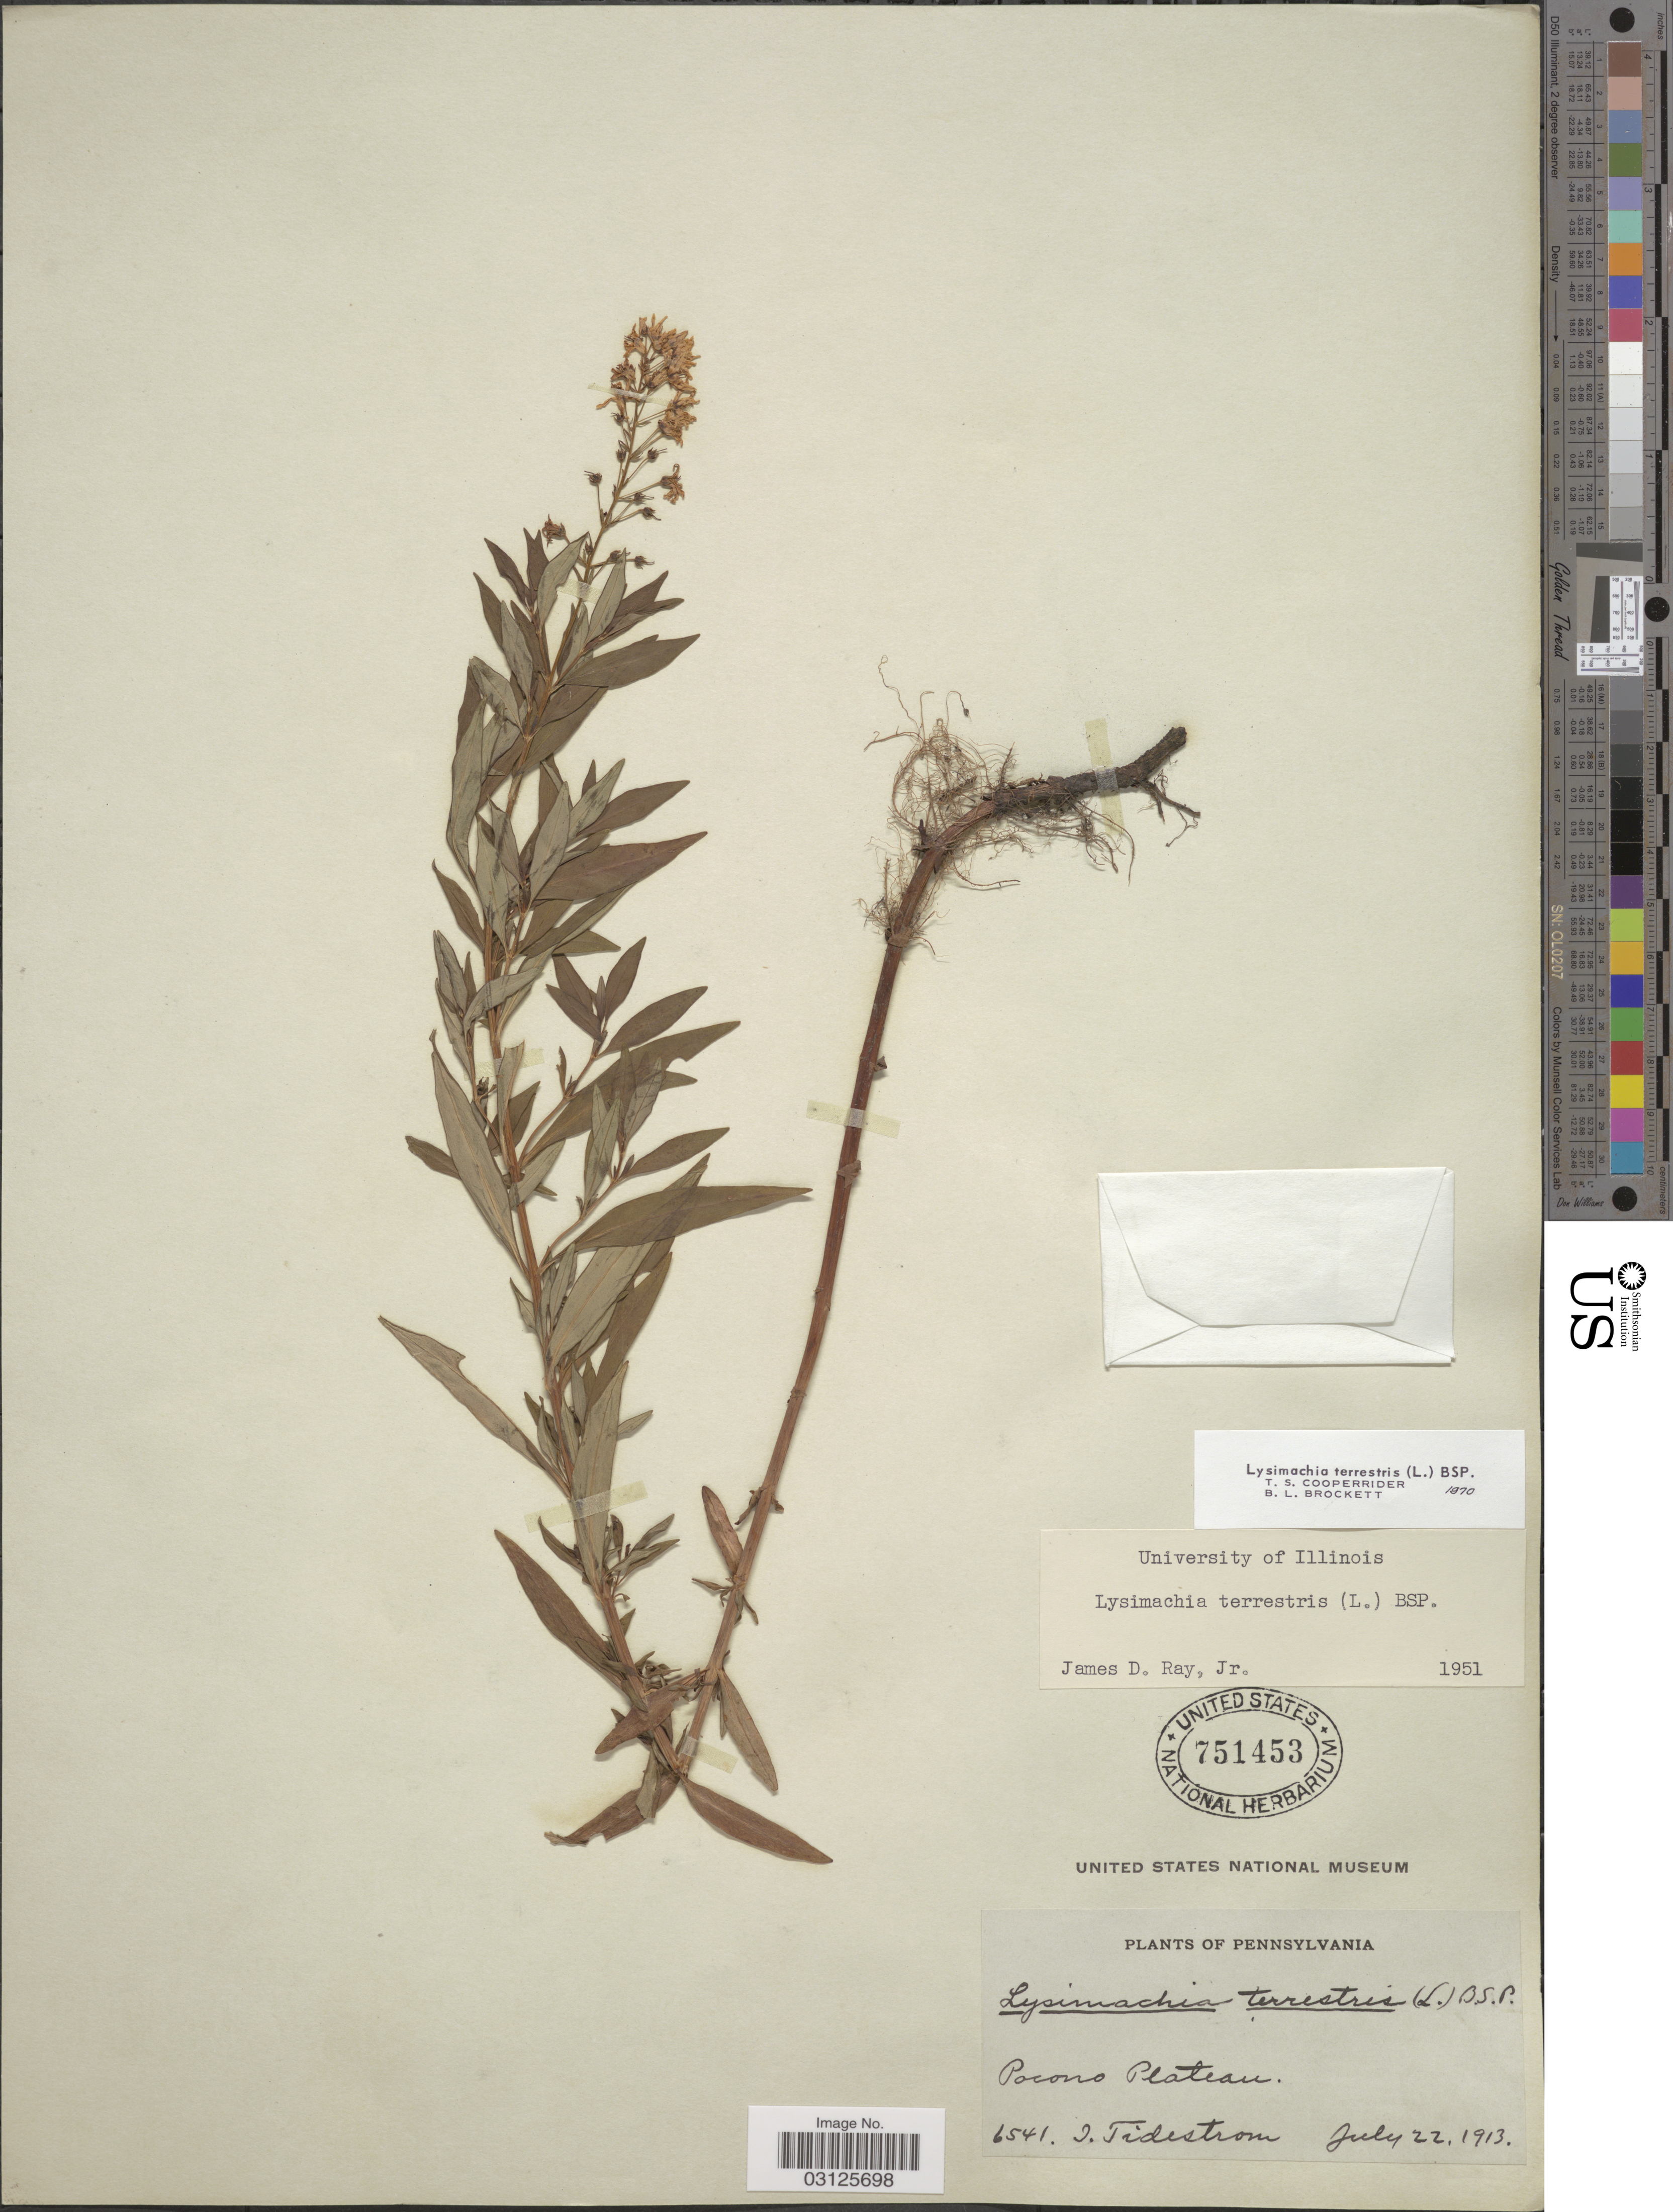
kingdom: Plantae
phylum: Tracheophyta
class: Magnoliopsida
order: Ericales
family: Primulaceae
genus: Lysimachia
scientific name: Lysimachia terrestris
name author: (L.) Britton, Stearns & Poggenb.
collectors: I. F. Tidestrom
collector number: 6541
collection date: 1913-07-22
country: United States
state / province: Pennsylvania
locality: Pocono Plateau.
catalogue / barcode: US 751453